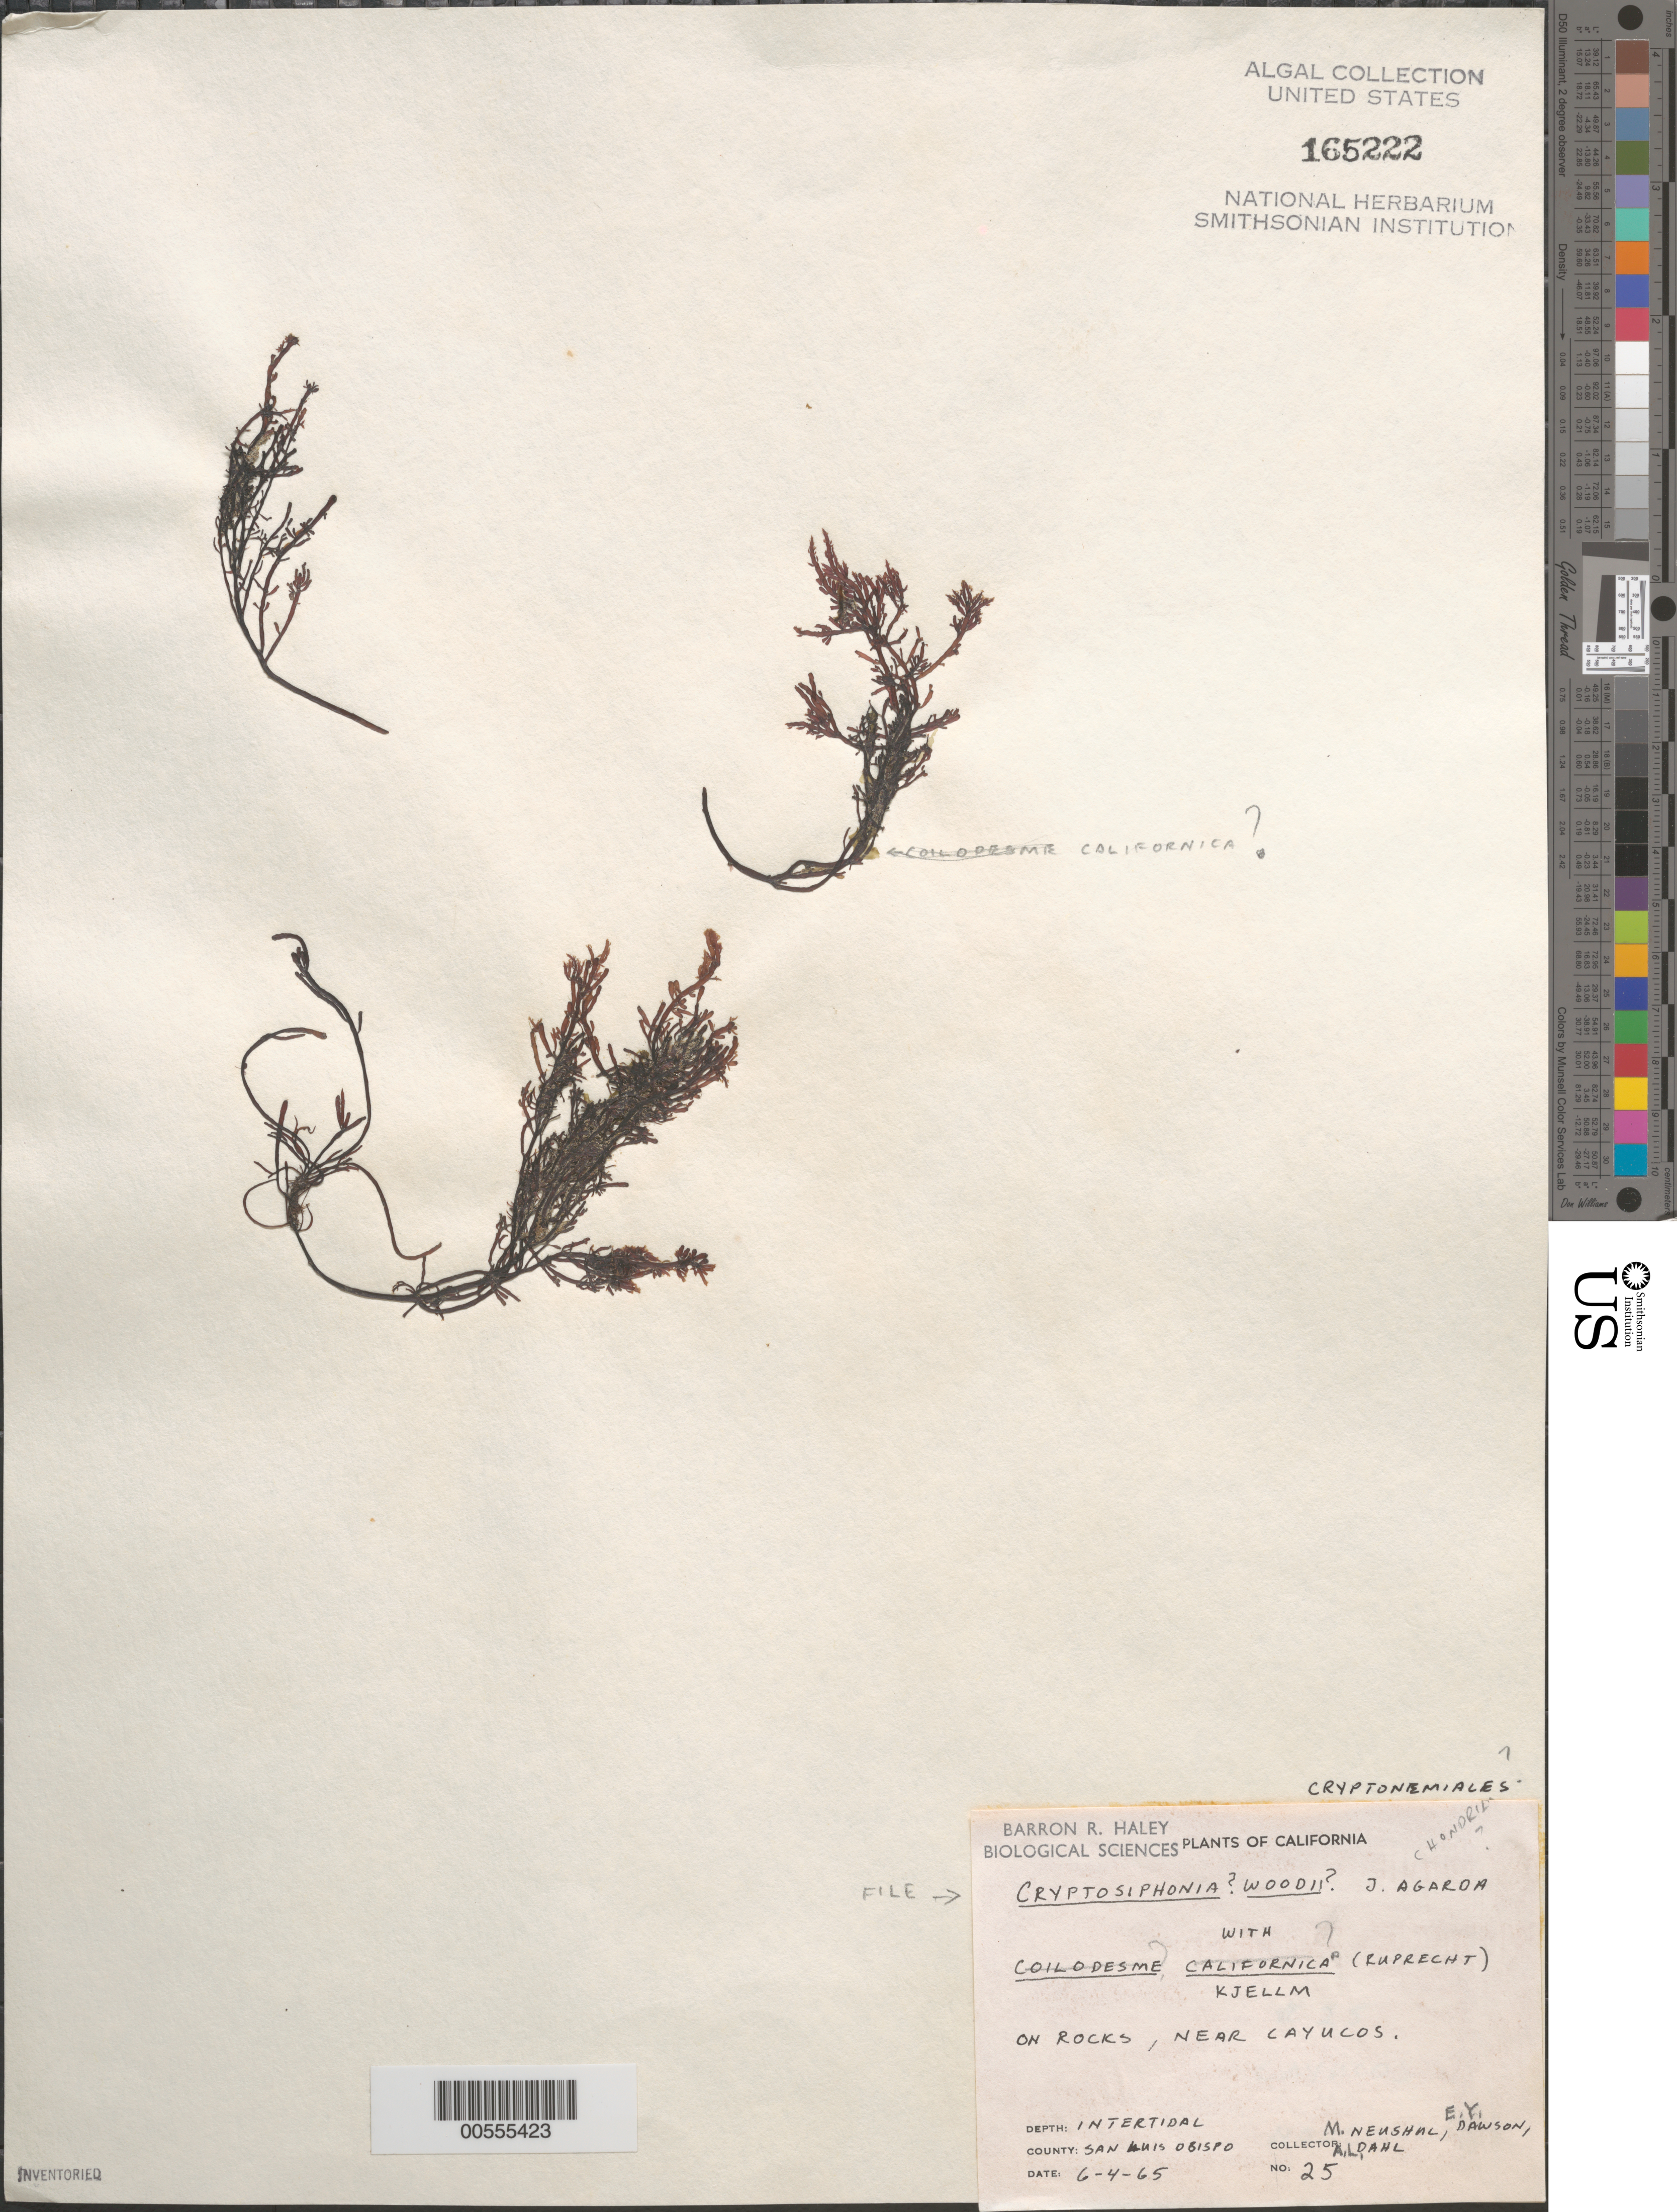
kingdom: Plantae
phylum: Rhodophyta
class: Florideophyceae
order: Gigartinales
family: Dumontiaceae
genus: Cryptosiphonia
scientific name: Cryptosiphonia woodii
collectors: M. Neushul, E. Y. Dawson & A. Dahl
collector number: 25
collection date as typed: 04 Jun 1965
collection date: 1965-06-04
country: United States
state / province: California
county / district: San Luis Obispo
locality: Near Cayucos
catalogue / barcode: US 165222